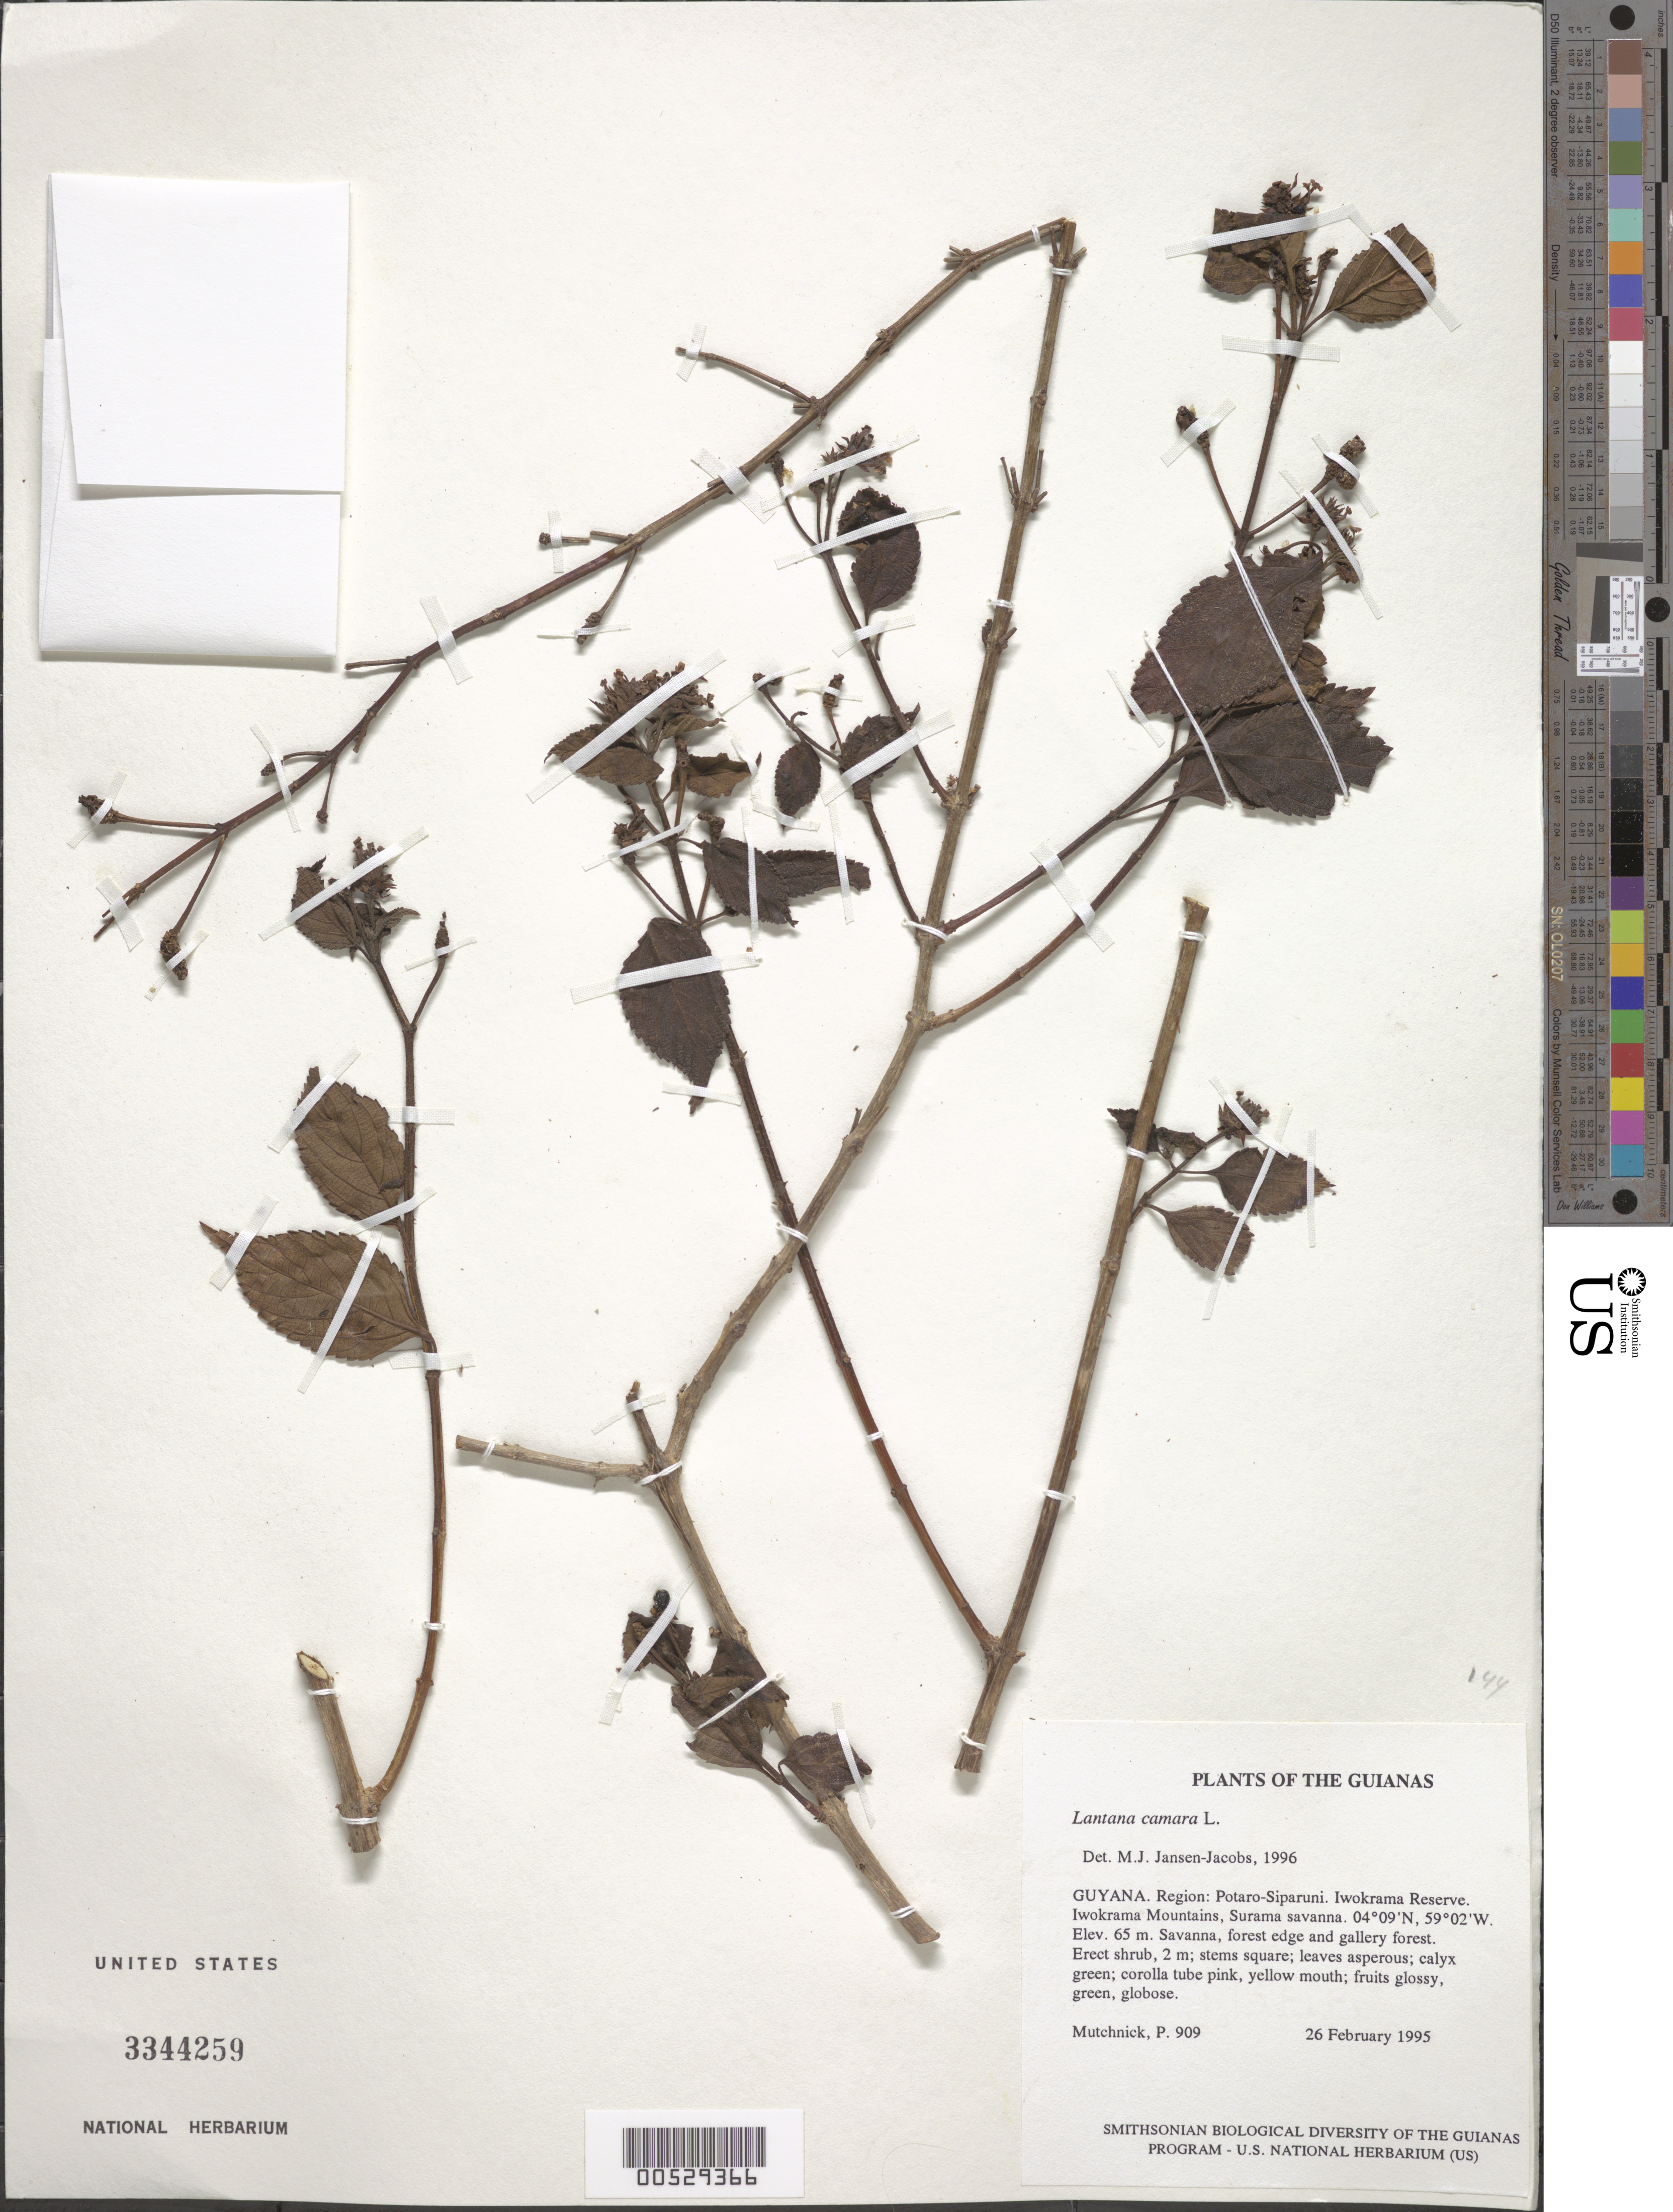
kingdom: Plantae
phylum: Tracheophyta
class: Magnoliopsida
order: Lamiales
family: Verbenaceae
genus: Lantana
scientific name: Lantana camara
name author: L.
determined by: Jansen-Jacobs, M. J., (U), Nationaal Herbarium Nederland, Utrecht University branch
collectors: P. Mutchnick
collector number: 909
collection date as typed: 26 February 1995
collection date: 1995-02-26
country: Guyana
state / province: Potaro-Siparuni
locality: Iwokrama Reserve. Iwokrama Mountains, Surama savanna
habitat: Savanna, forest edge and gallery forest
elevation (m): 65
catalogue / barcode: US 3344259